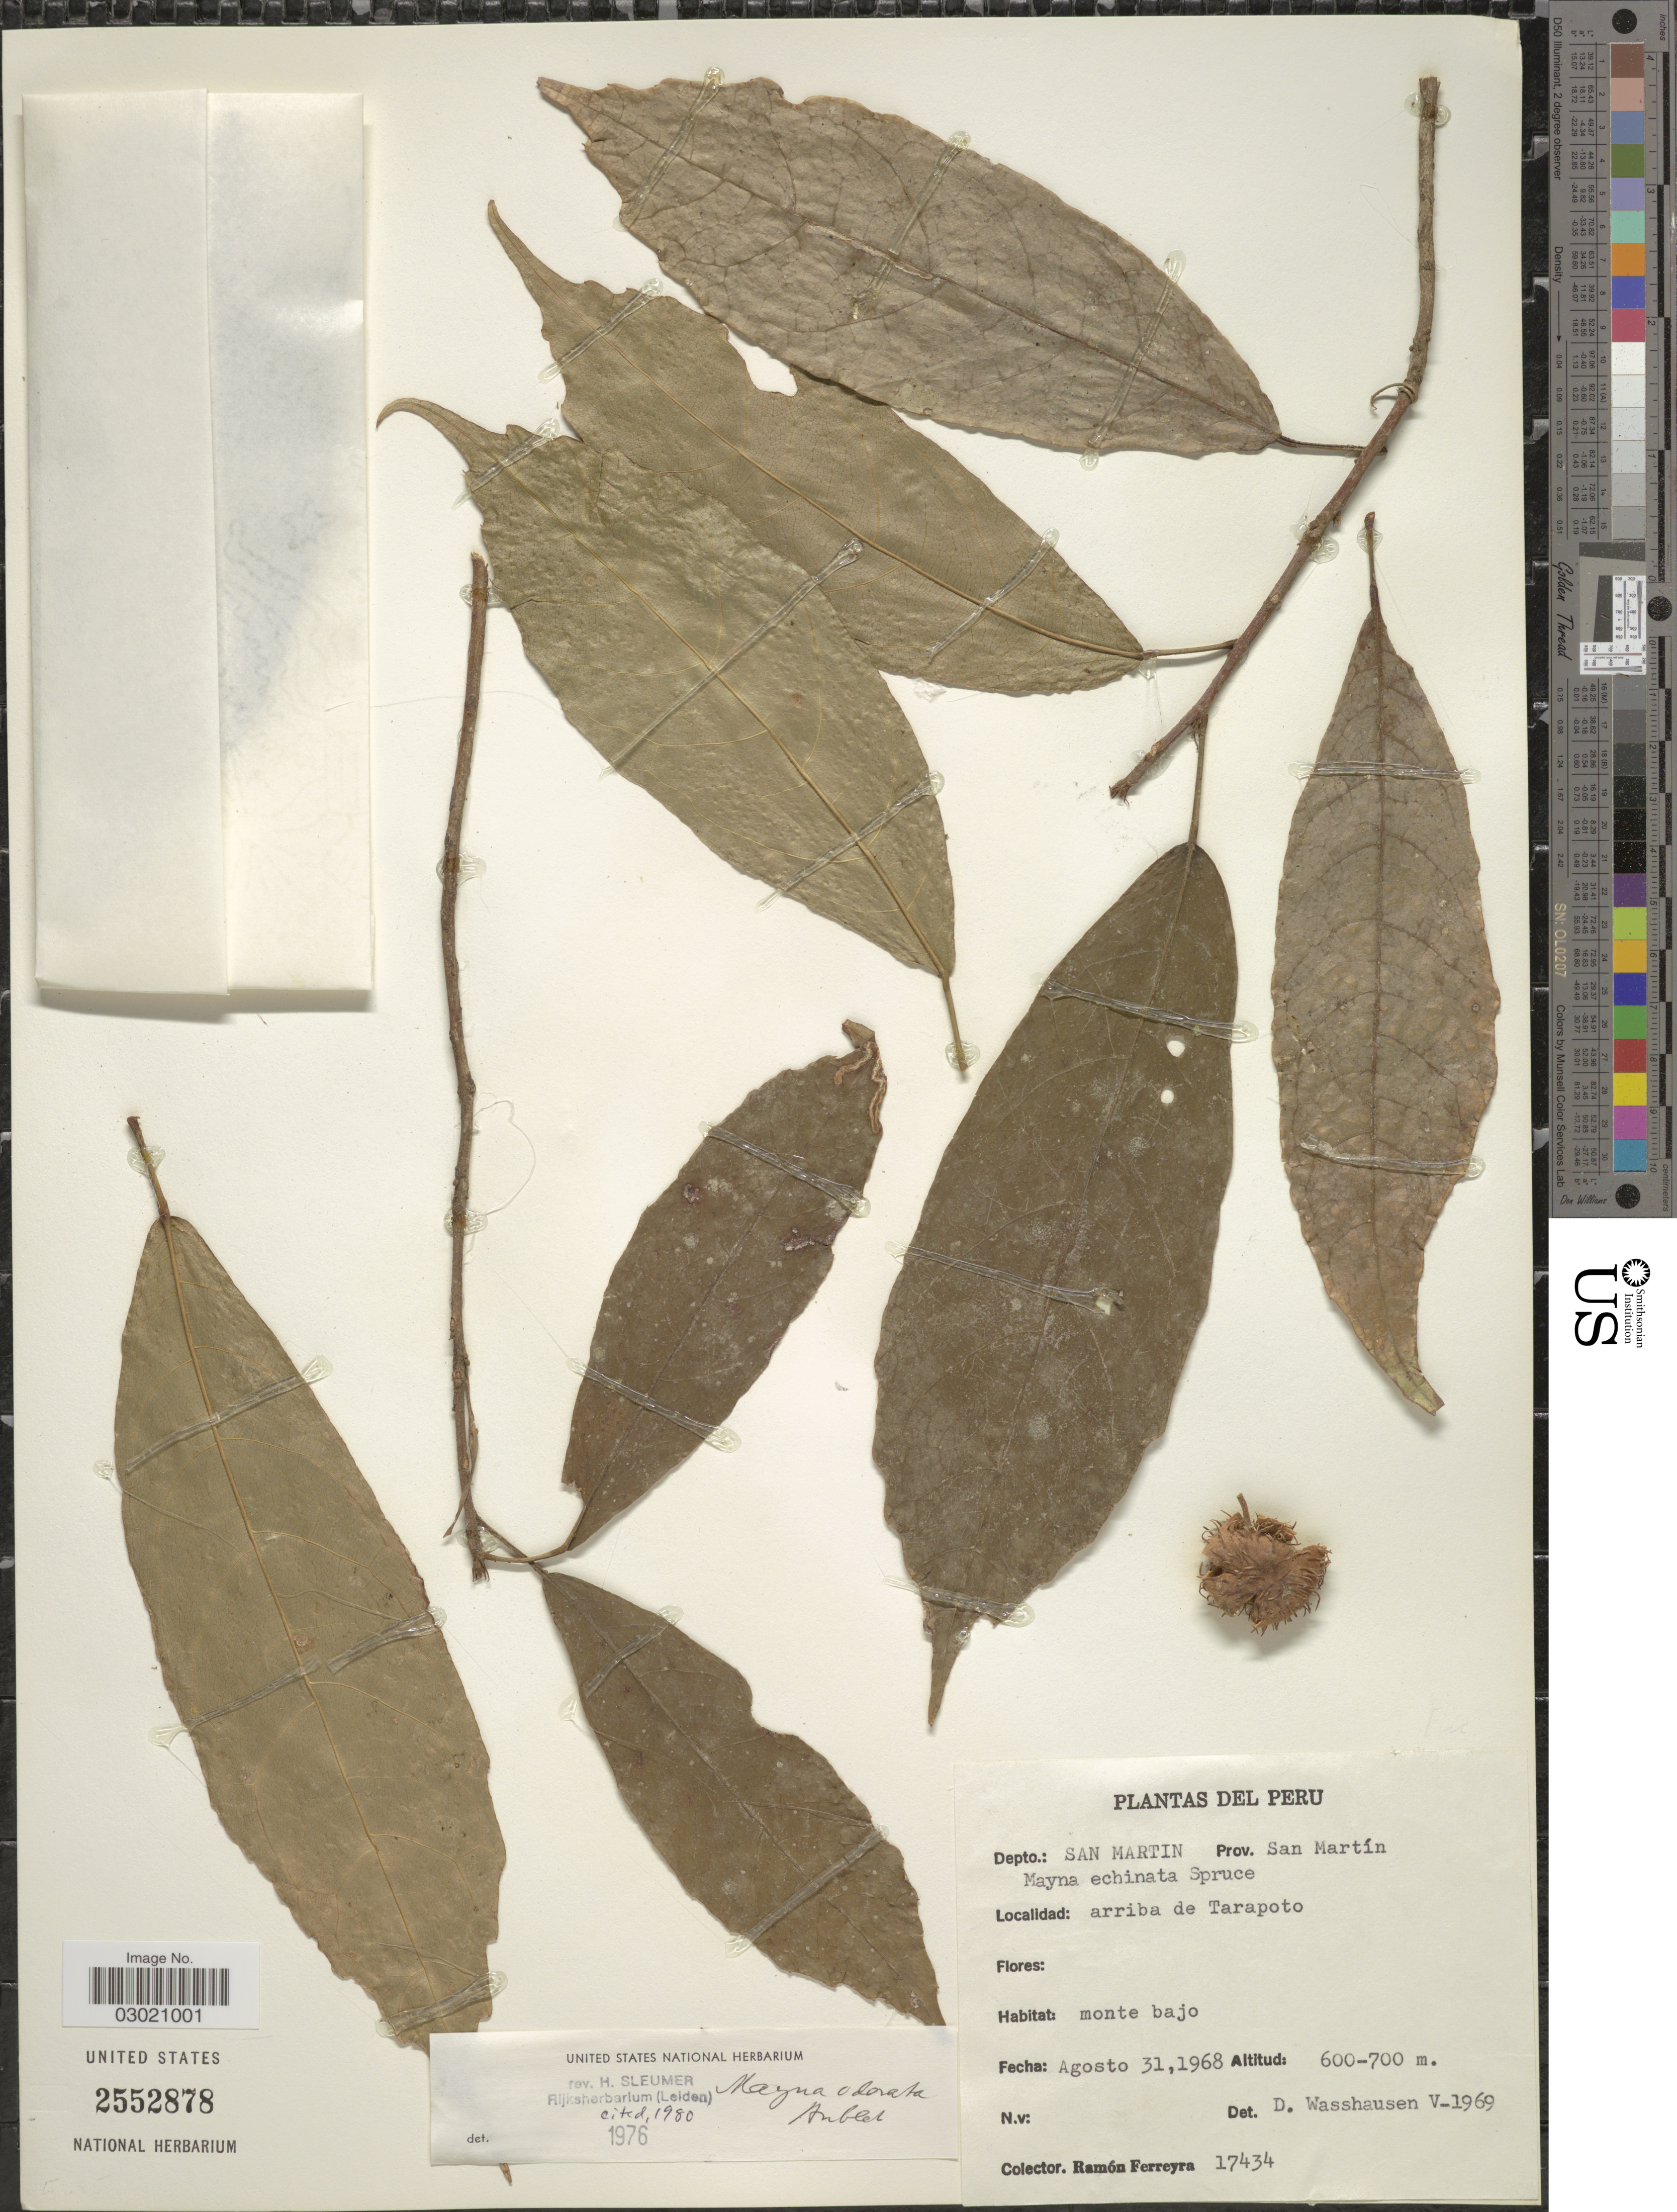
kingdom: Plantae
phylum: Tracheophyta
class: Magnoliopsida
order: Malpighiales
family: Achariaceae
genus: Mayna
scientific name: Mayna odorata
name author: Aubl.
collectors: R. A. Ferreyra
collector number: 17434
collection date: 1968-08-31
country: Peru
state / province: San Martín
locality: Depto.: San Martin. Mayna echinata Spruce [unsure placement] Arriba de Tarapoto.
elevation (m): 600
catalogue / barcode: US 2552878